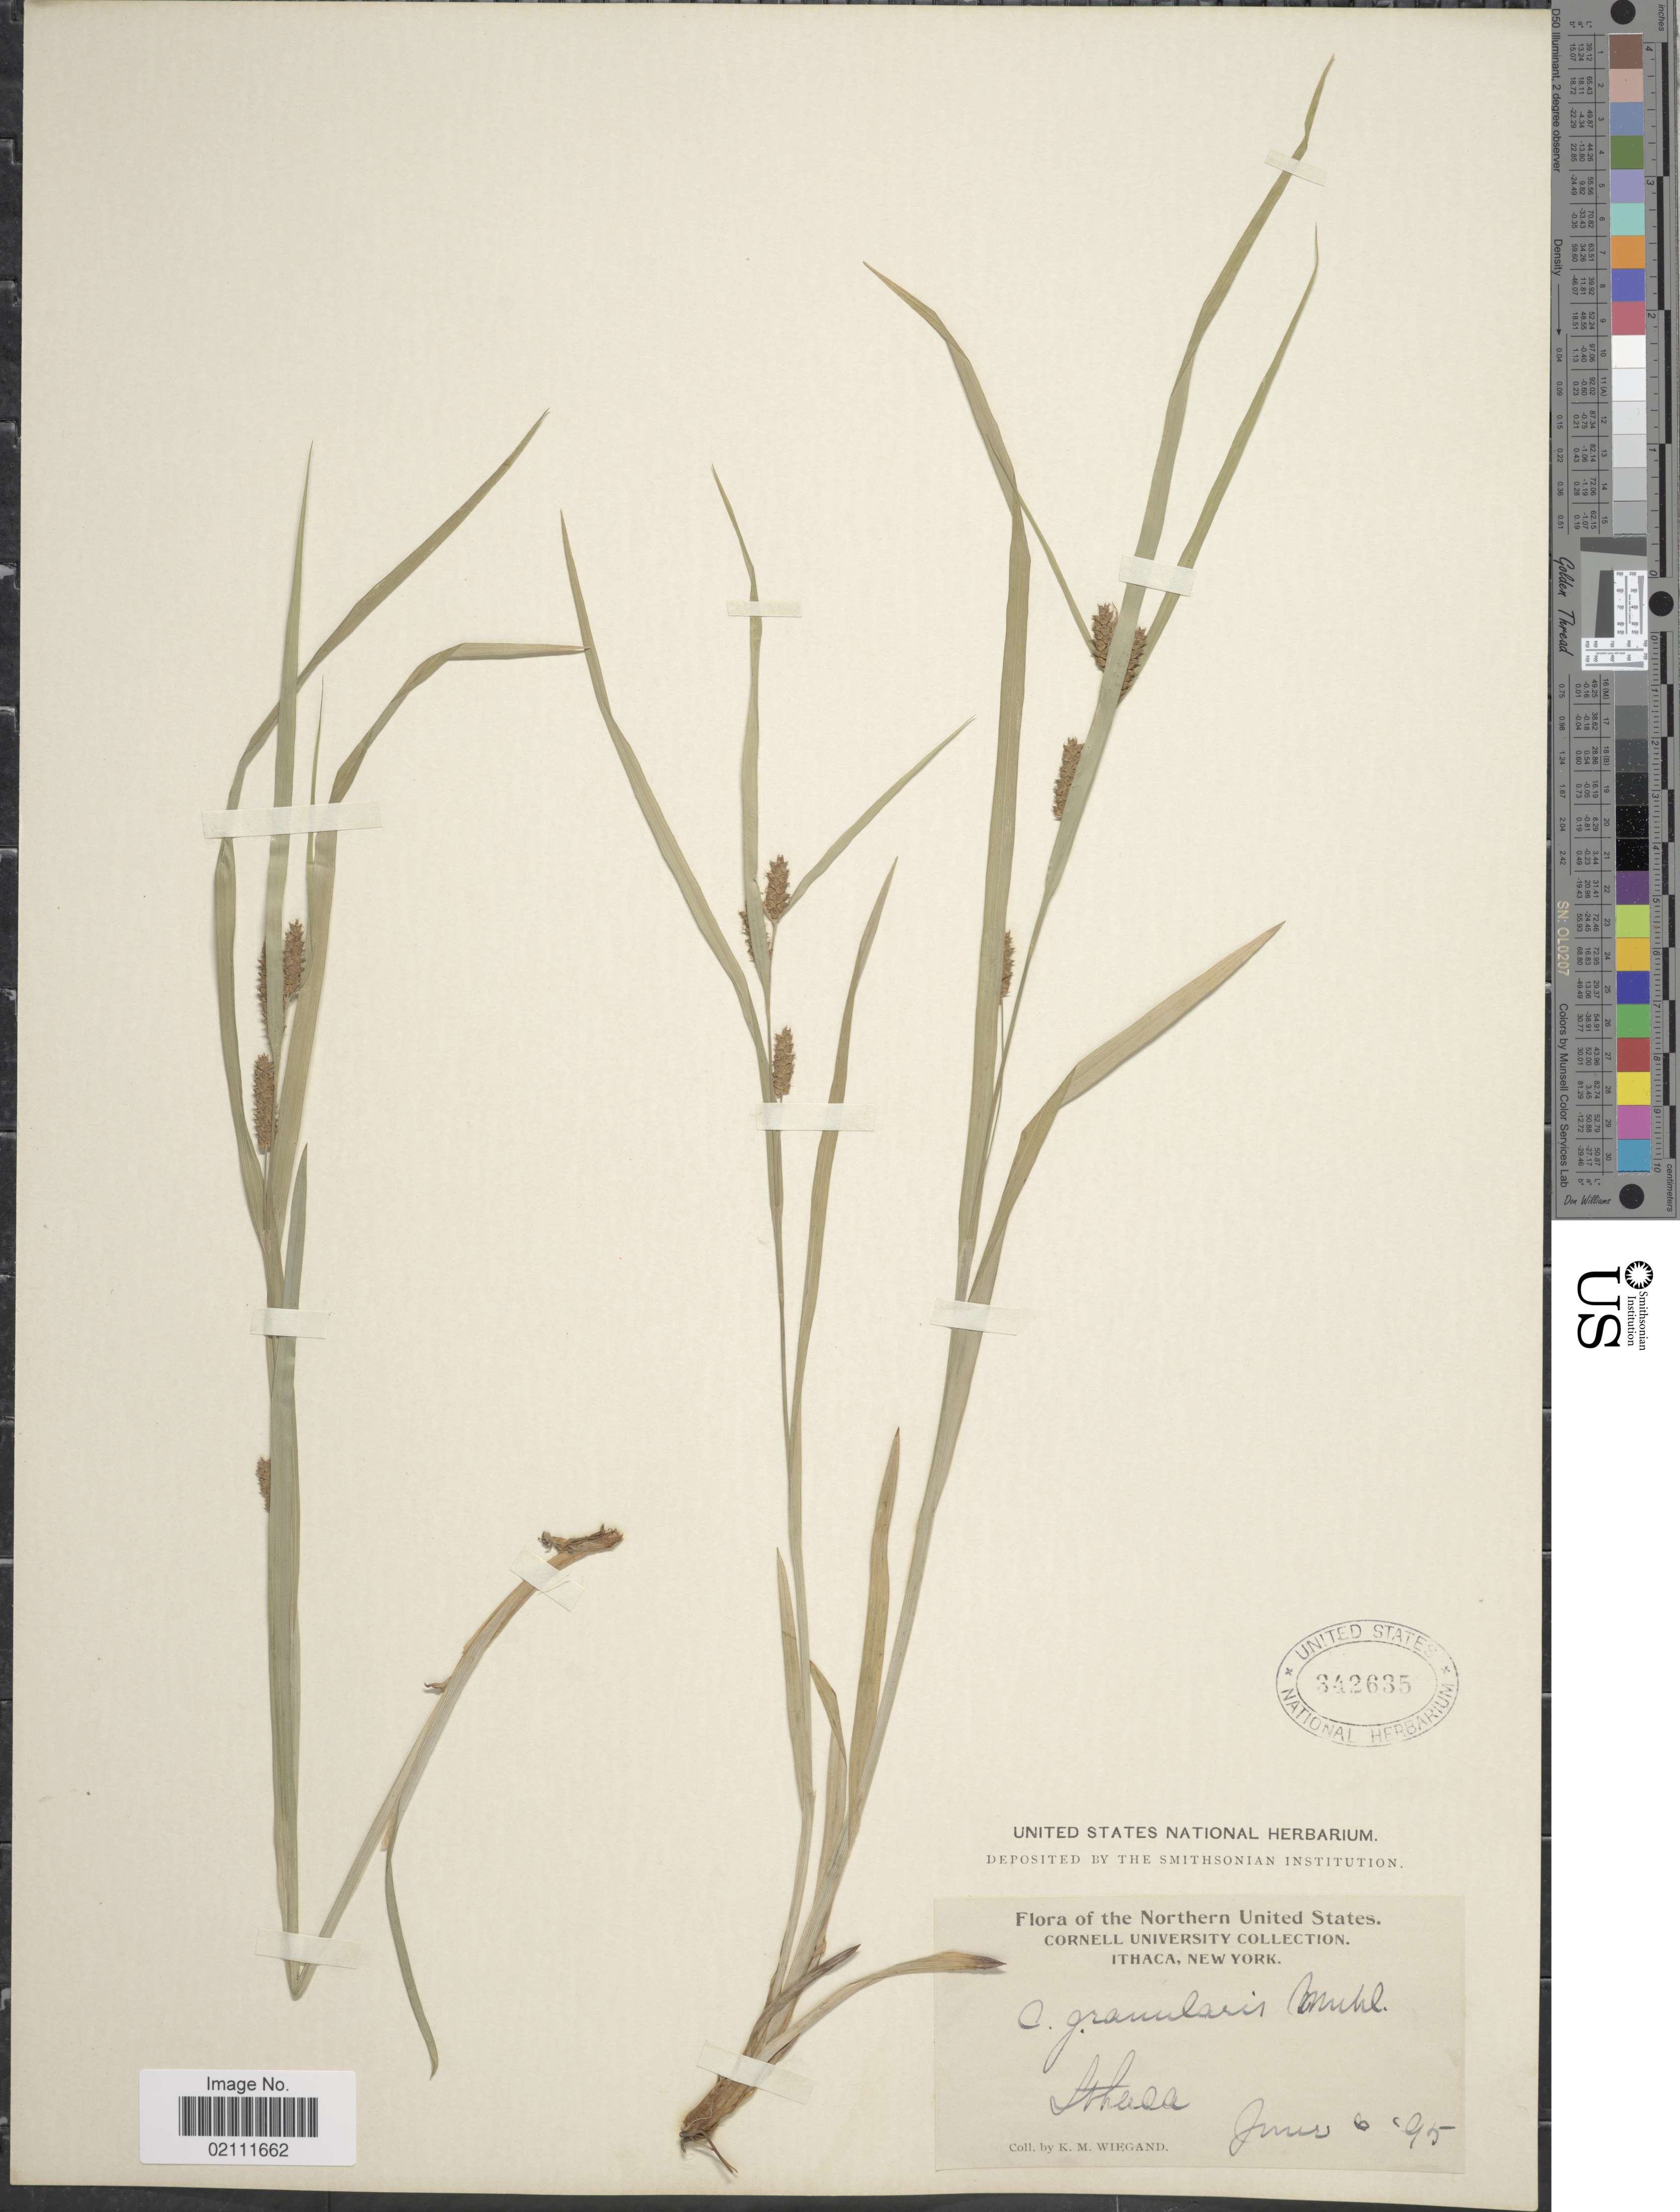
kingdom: Plantae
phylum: Tracheophyta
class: Liliopsida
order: Poales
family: Cyperaceae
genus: Carex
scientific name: Carex granularis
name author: Muhl. ex Willd.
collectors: K. M. Wiegand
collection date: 1895-06-06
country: United States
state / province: New York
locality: Northern United States, Ithaca.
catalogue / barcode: US 342635